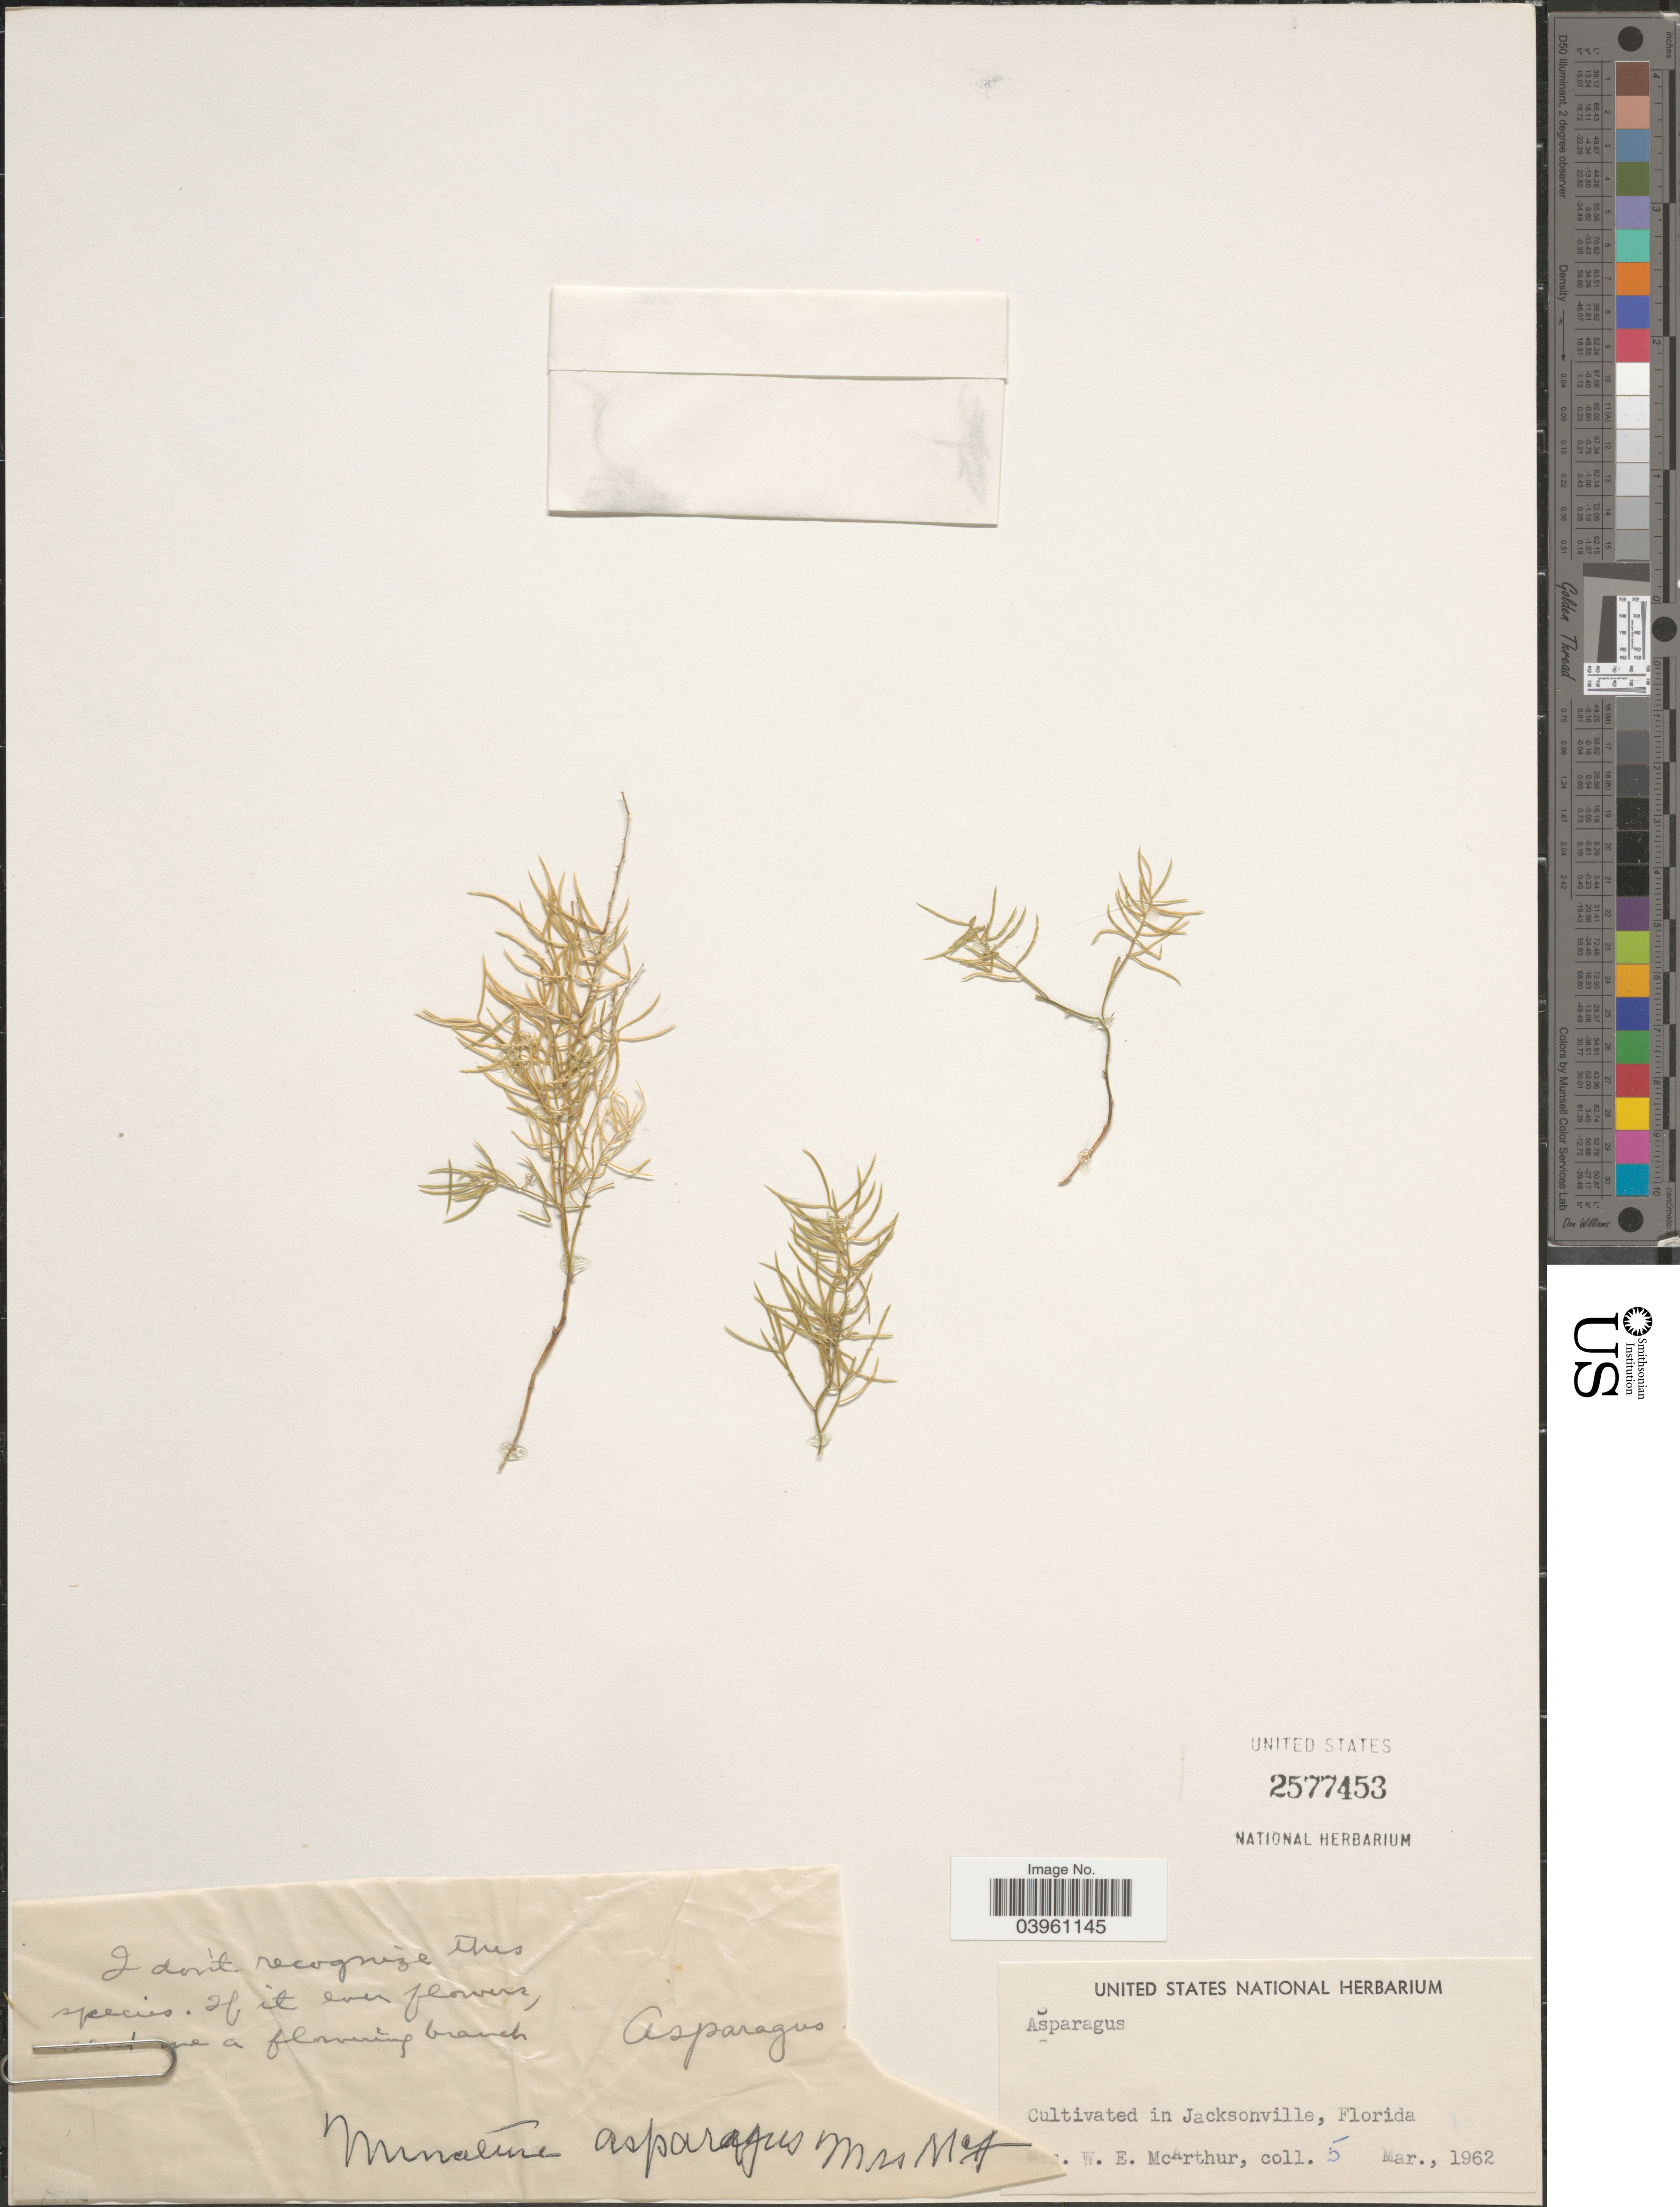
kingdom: Plantae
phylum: Tracheophyta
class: Liliopsida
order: Asparagales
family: Asparagaceae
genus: Asparagus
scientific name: Asparagus sp.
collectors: W. McArthur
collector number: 5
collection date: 1962-03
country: United States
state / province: Florida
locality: In Jacksonville.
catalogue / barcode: US 2577453